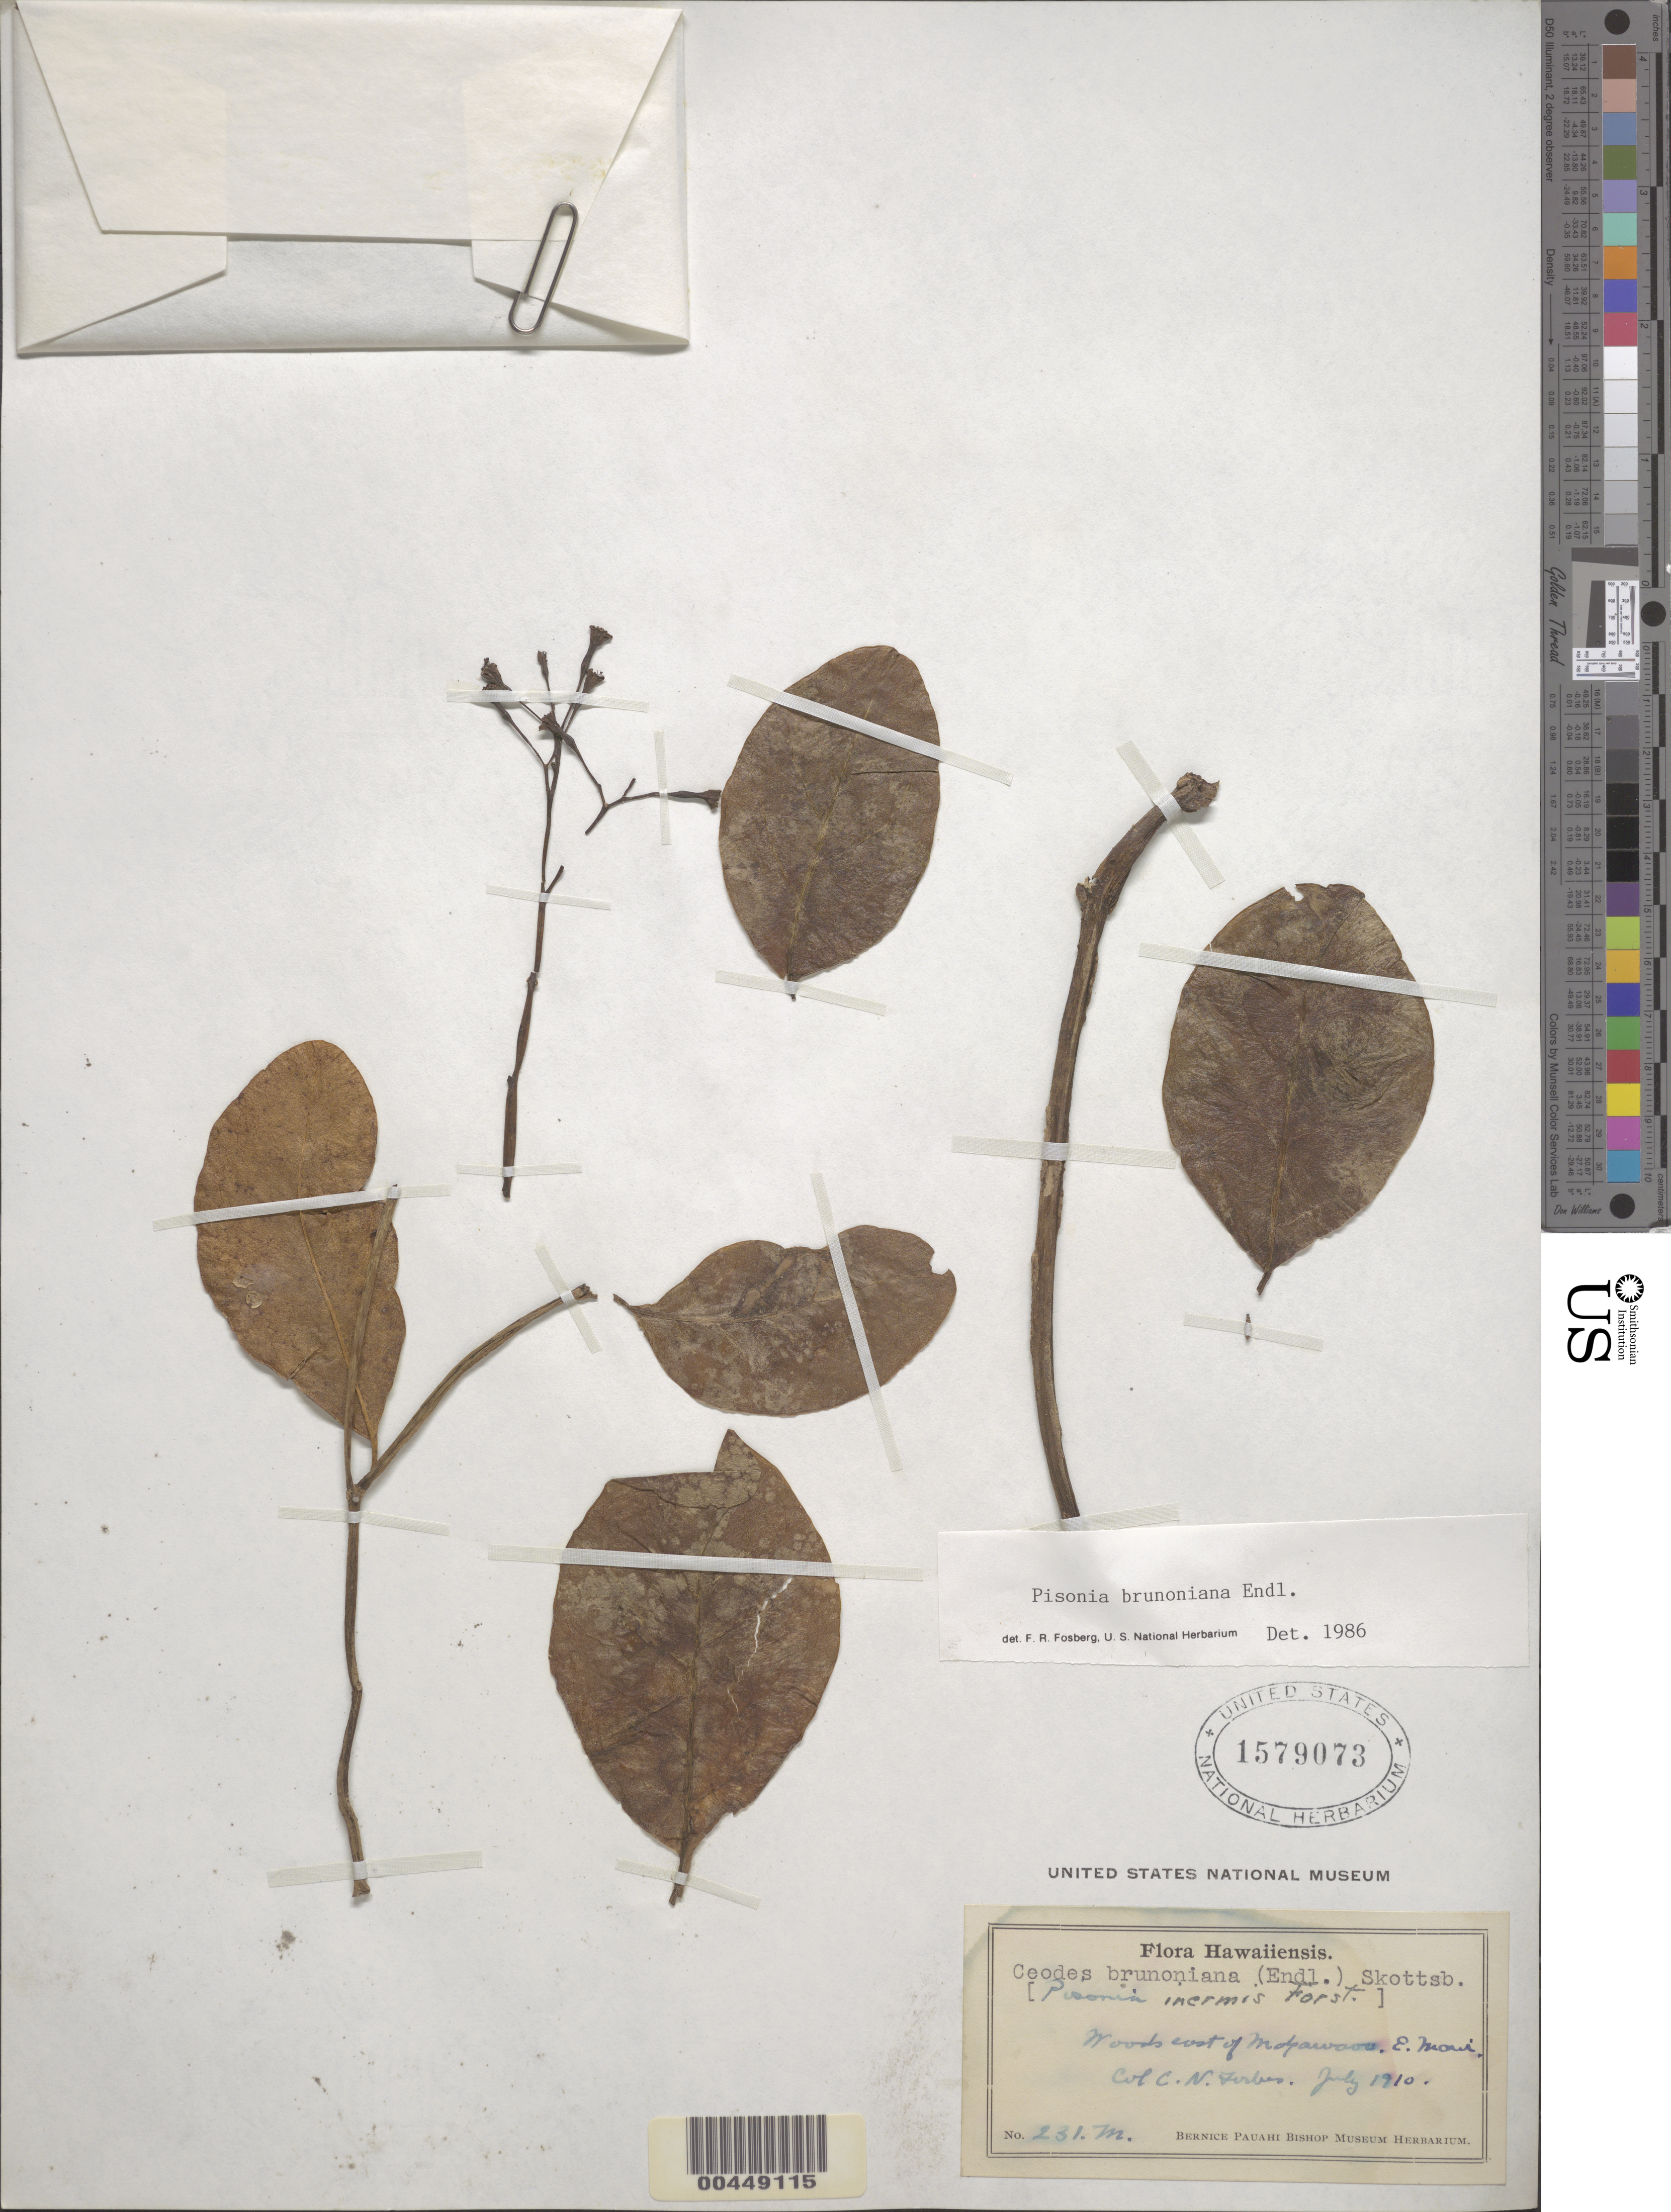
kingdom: Plantae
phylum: Tracheophyta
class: Magnoliopsida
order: Caryophyllales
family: Nyctaginaceae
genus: Ceodes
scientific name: Ceodes brunoniana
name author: (Endl.) Skottsb.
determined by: Wagner, W. L., (BOT), Smithsonian Institution - National Museum of Natural History (UNITED STATES)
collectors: C. N. Forbes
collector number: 231.M.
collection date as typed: Jul 1910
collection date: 1910-07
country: United States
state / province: Hawaii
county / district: Maui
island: Maui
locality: E Maui, east of Makawaoa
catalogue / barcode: US 1579073